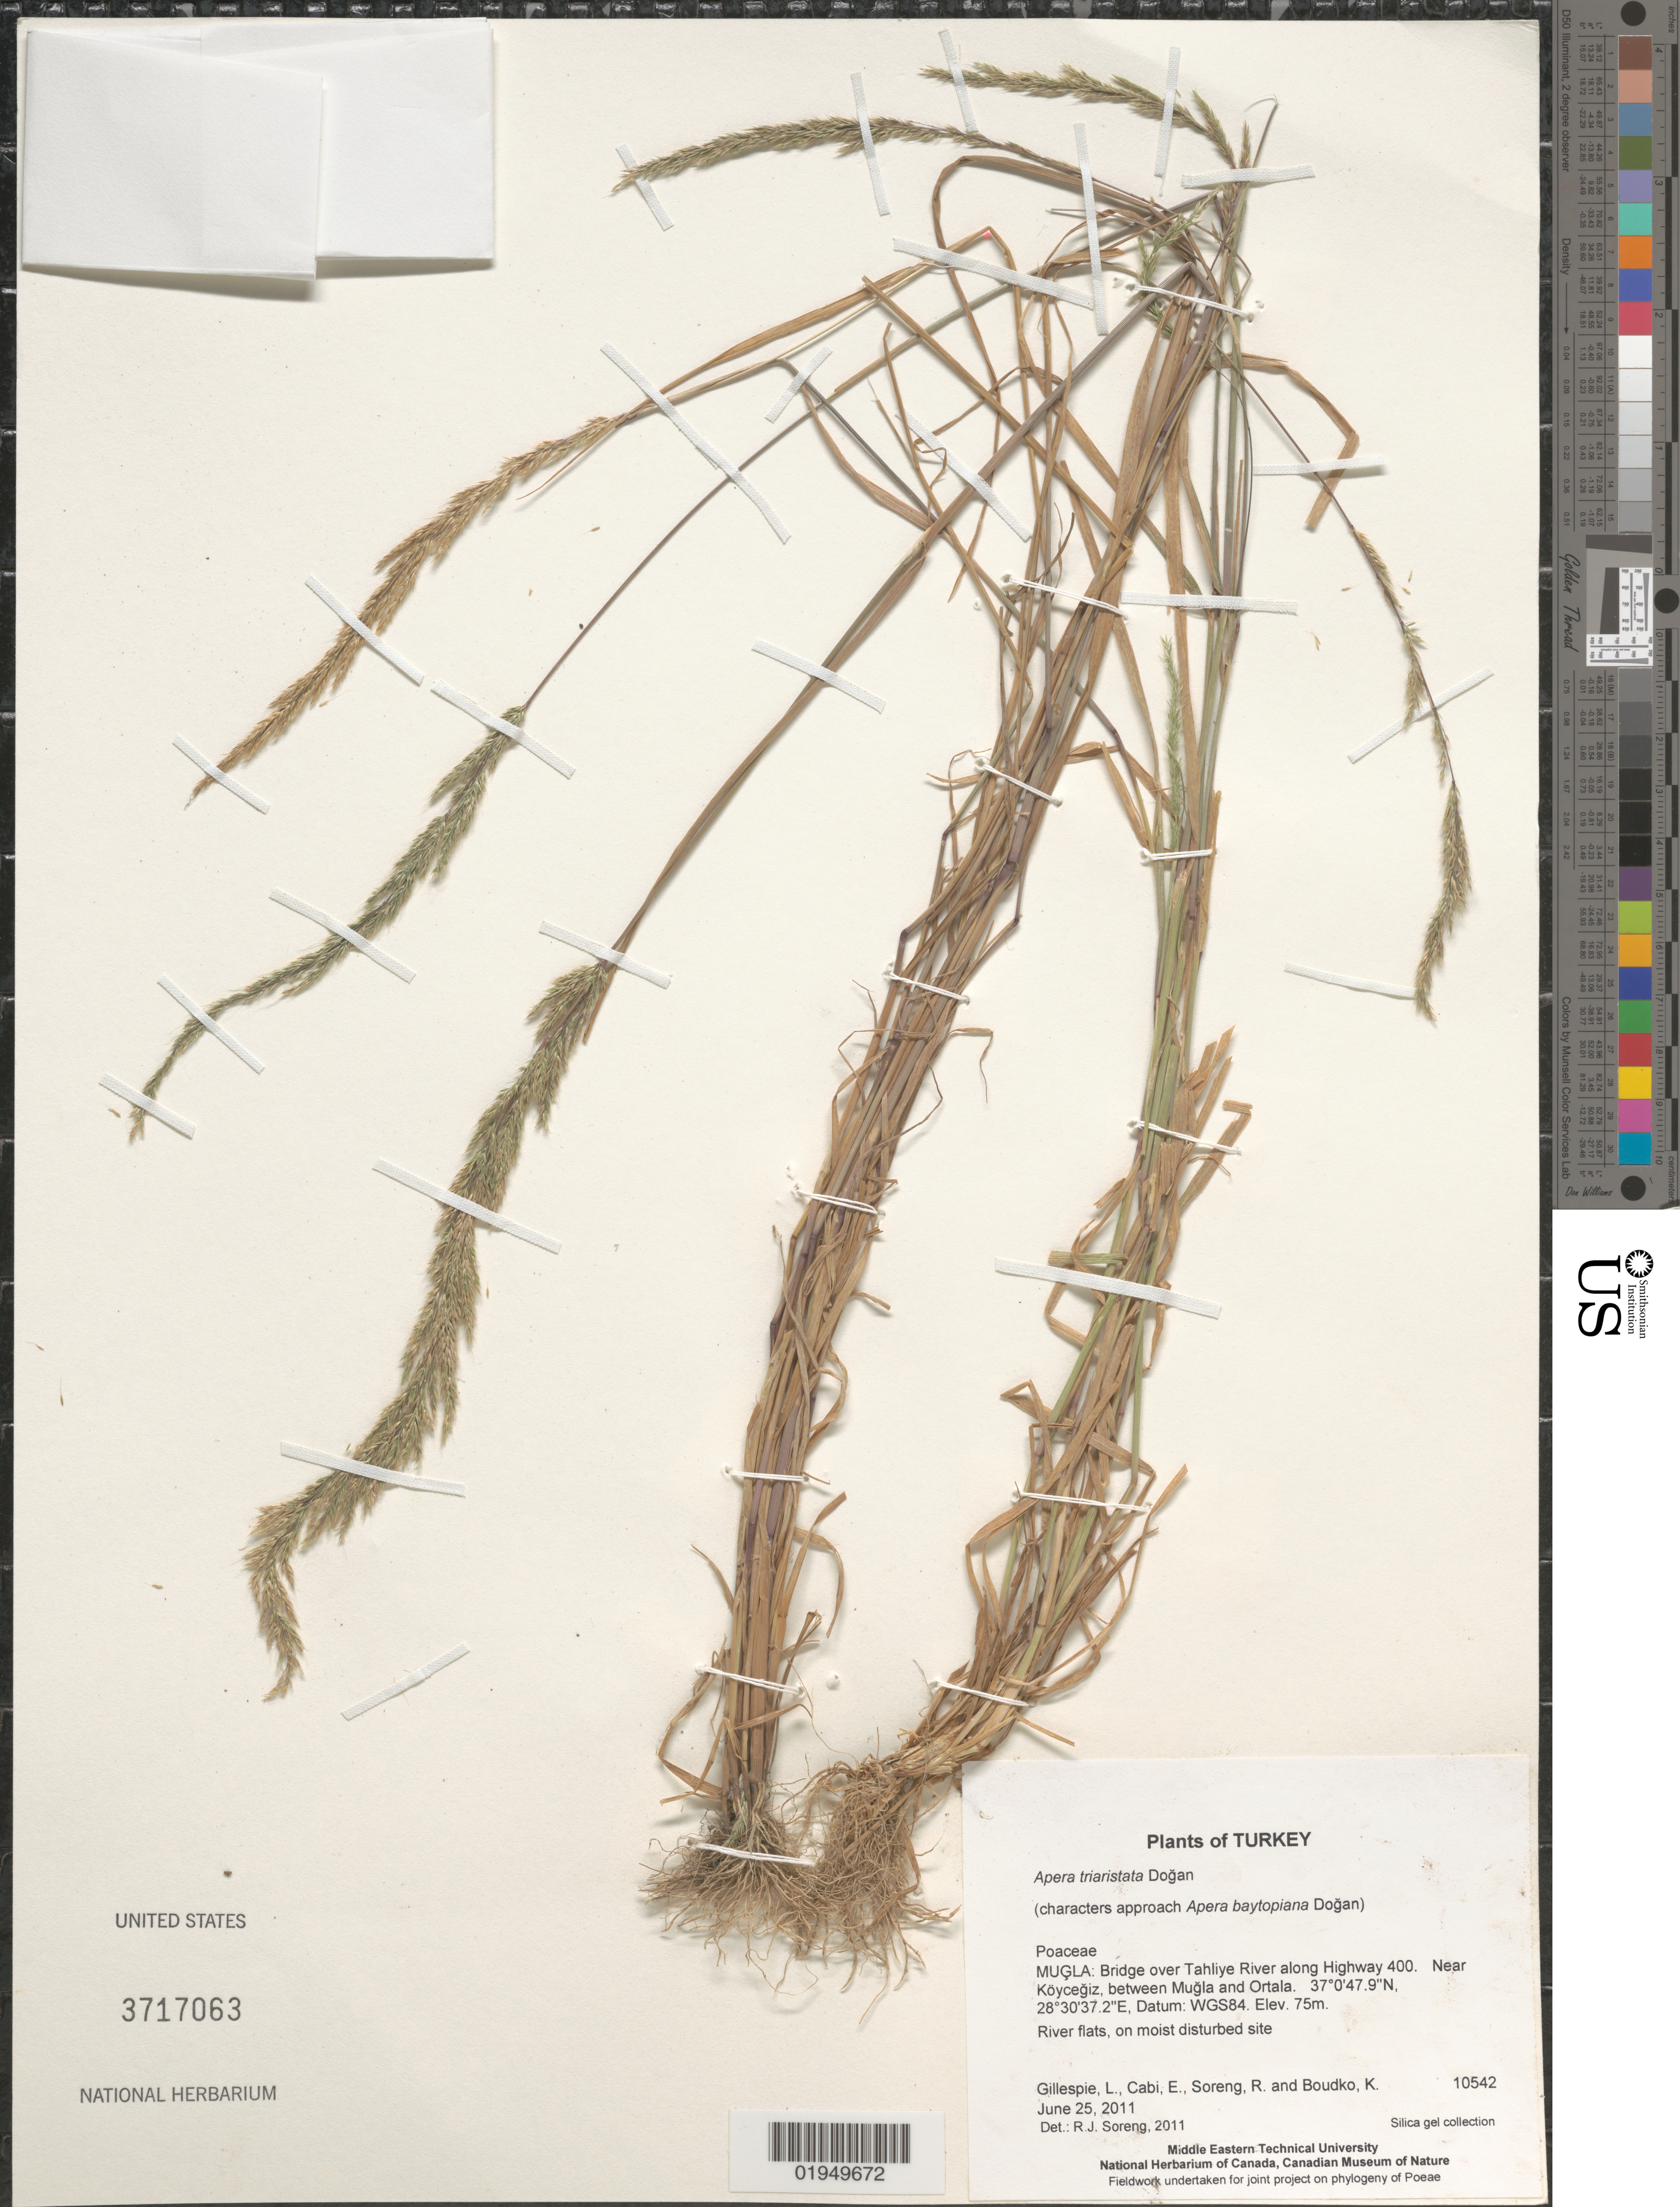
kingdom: Plantae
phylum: Tracheophyta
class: Liliopsida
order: Poales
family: Poaceae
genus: Apera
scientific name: Apera triaristata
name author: Doğan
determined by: Soreng, Robert J., Research Associate (BOT), Smithsonian Institution - National Museum of Natural History (UNITED STATES)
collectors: L. J. Gillespie, E. Cabi, R. J. Soreng & K. Boudko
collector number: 10542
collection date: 2011-06-25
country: Turkey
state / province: Mugla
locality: Bridge over Tahliye River along Highway 400. Near Köycegiz, between Mugla and Ortala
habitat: River flats, on moist disturbed site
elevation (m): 75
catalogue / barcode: US 3717063